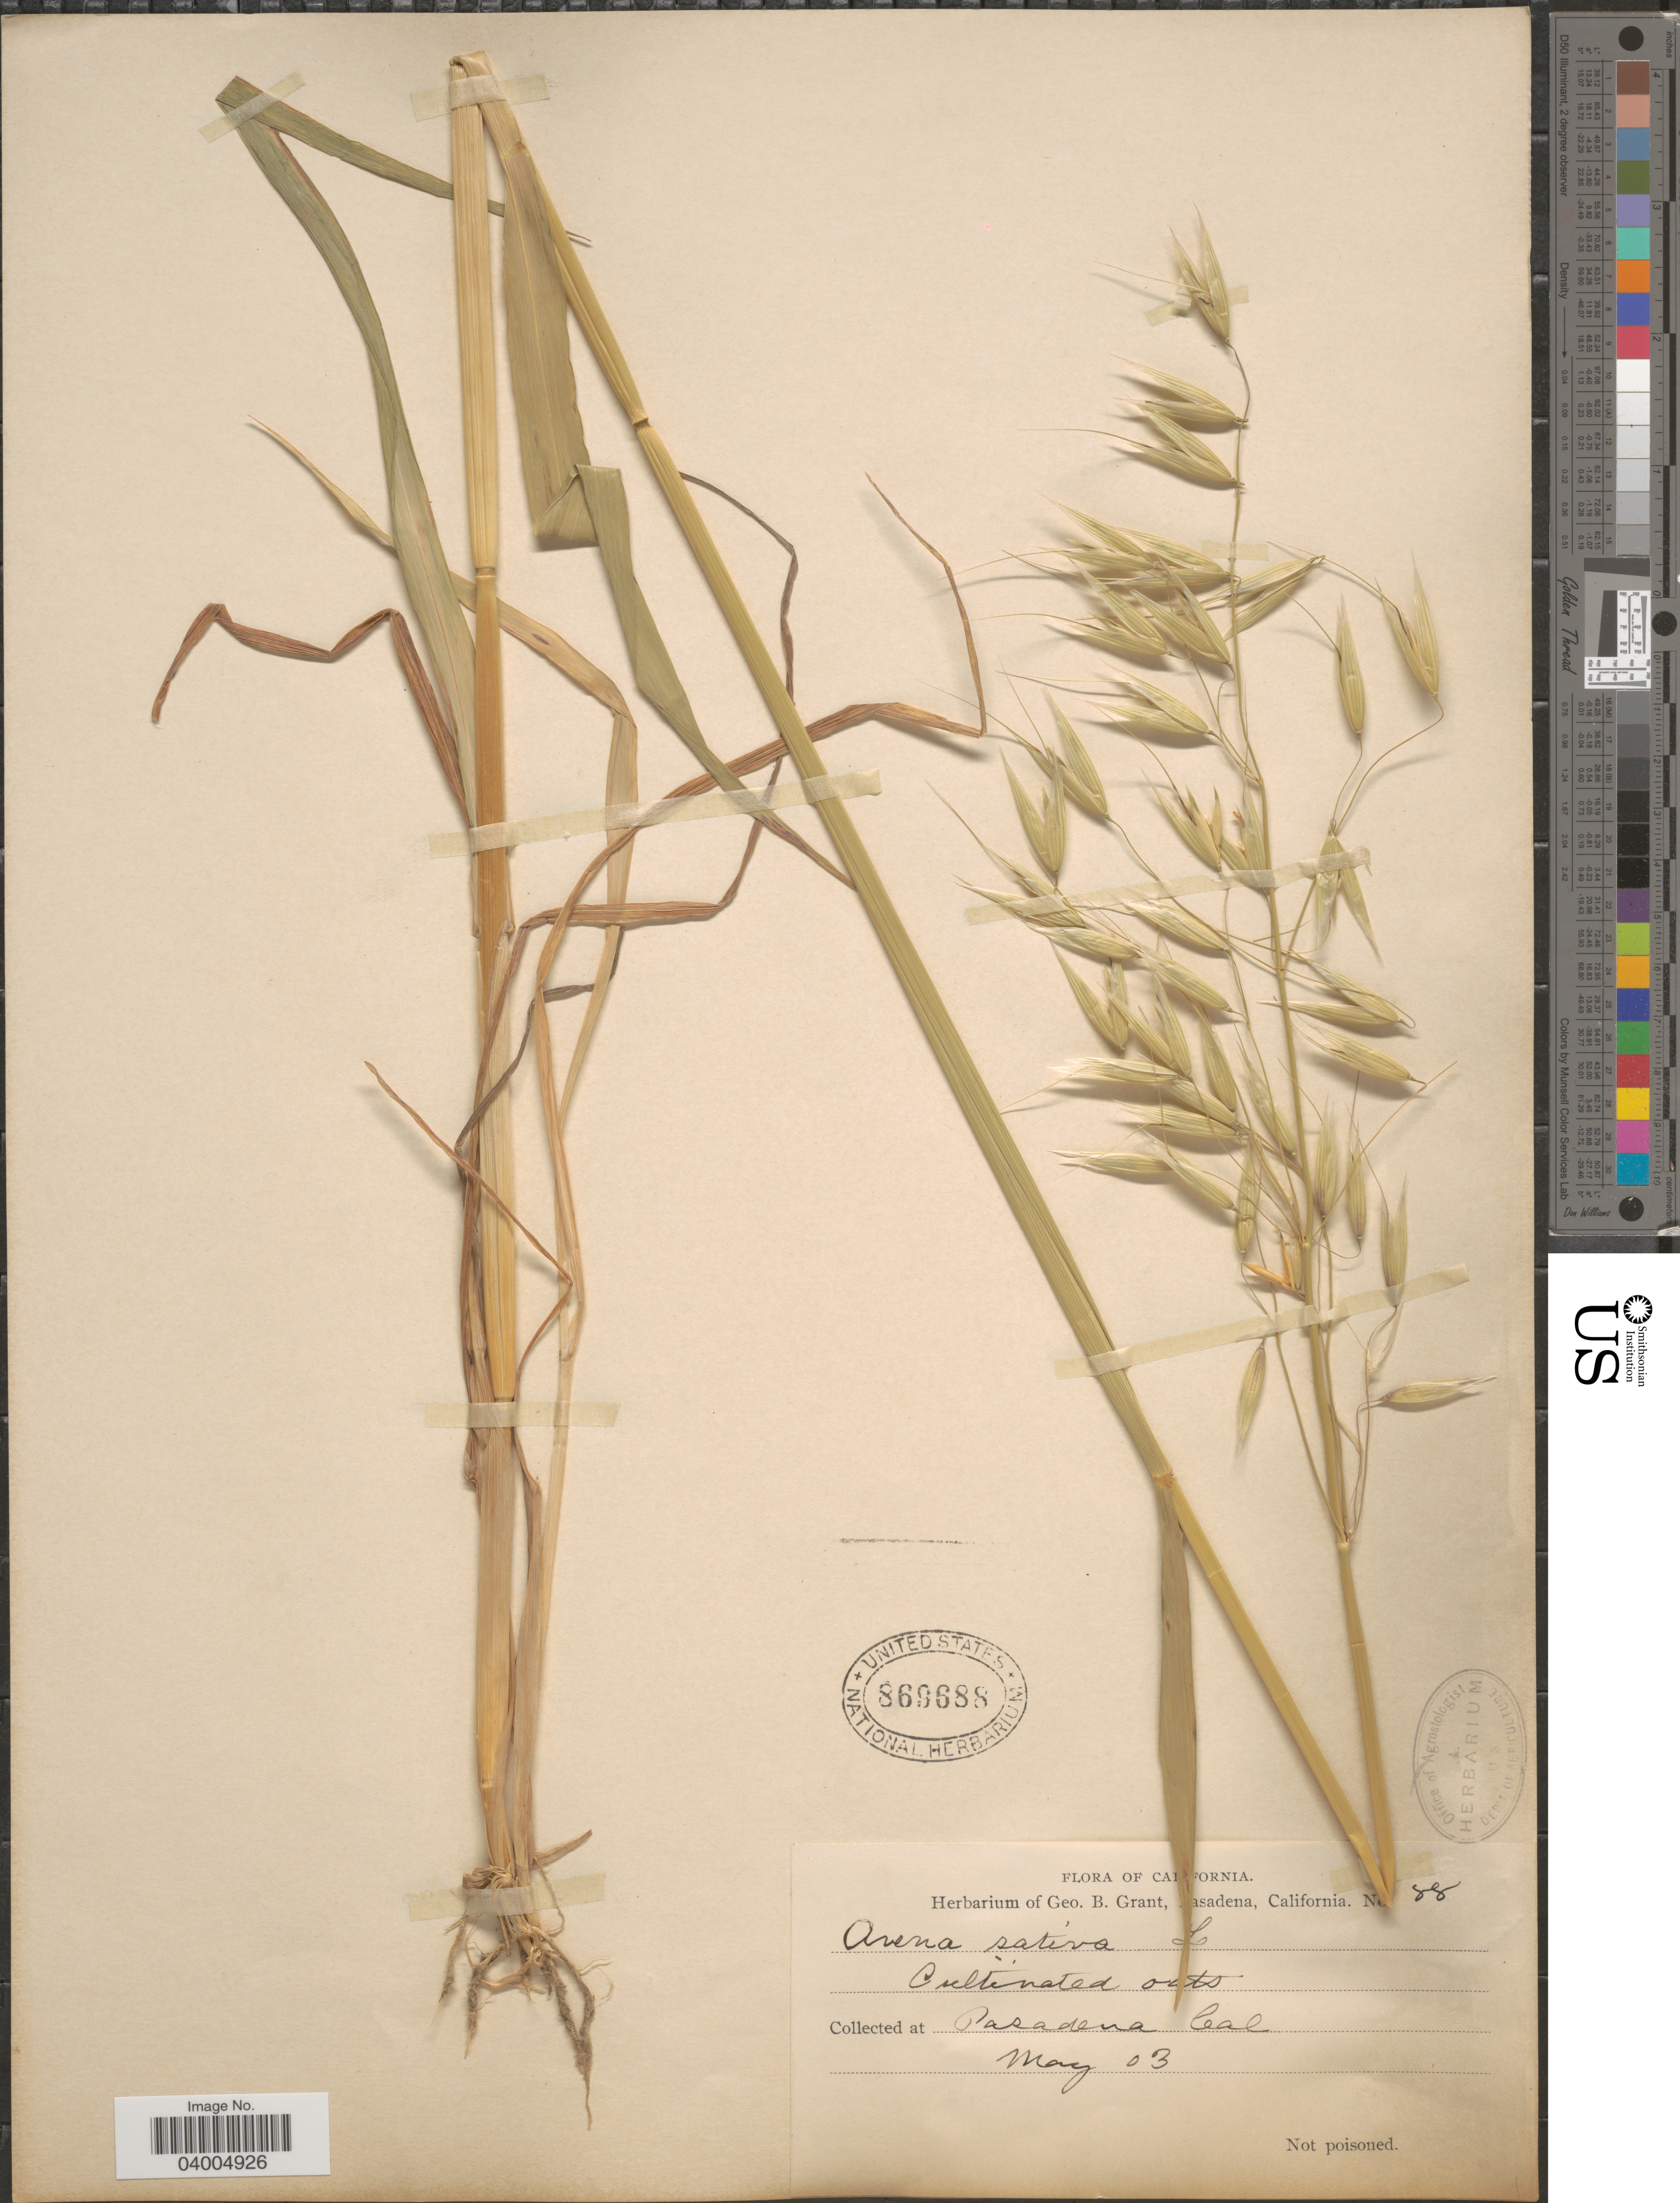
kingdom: Plantae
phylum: Tracheophyta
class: Liliopsida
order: Poales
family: Poaceae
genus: Avena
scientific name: Avena fatua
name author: L.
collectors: ex herb. Geo. B. Grant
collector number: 88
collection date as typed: Transcribed d/m/y: /5/3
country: United States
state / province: California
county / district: Los Angeles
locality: Pasadena.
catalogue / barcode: US 869688